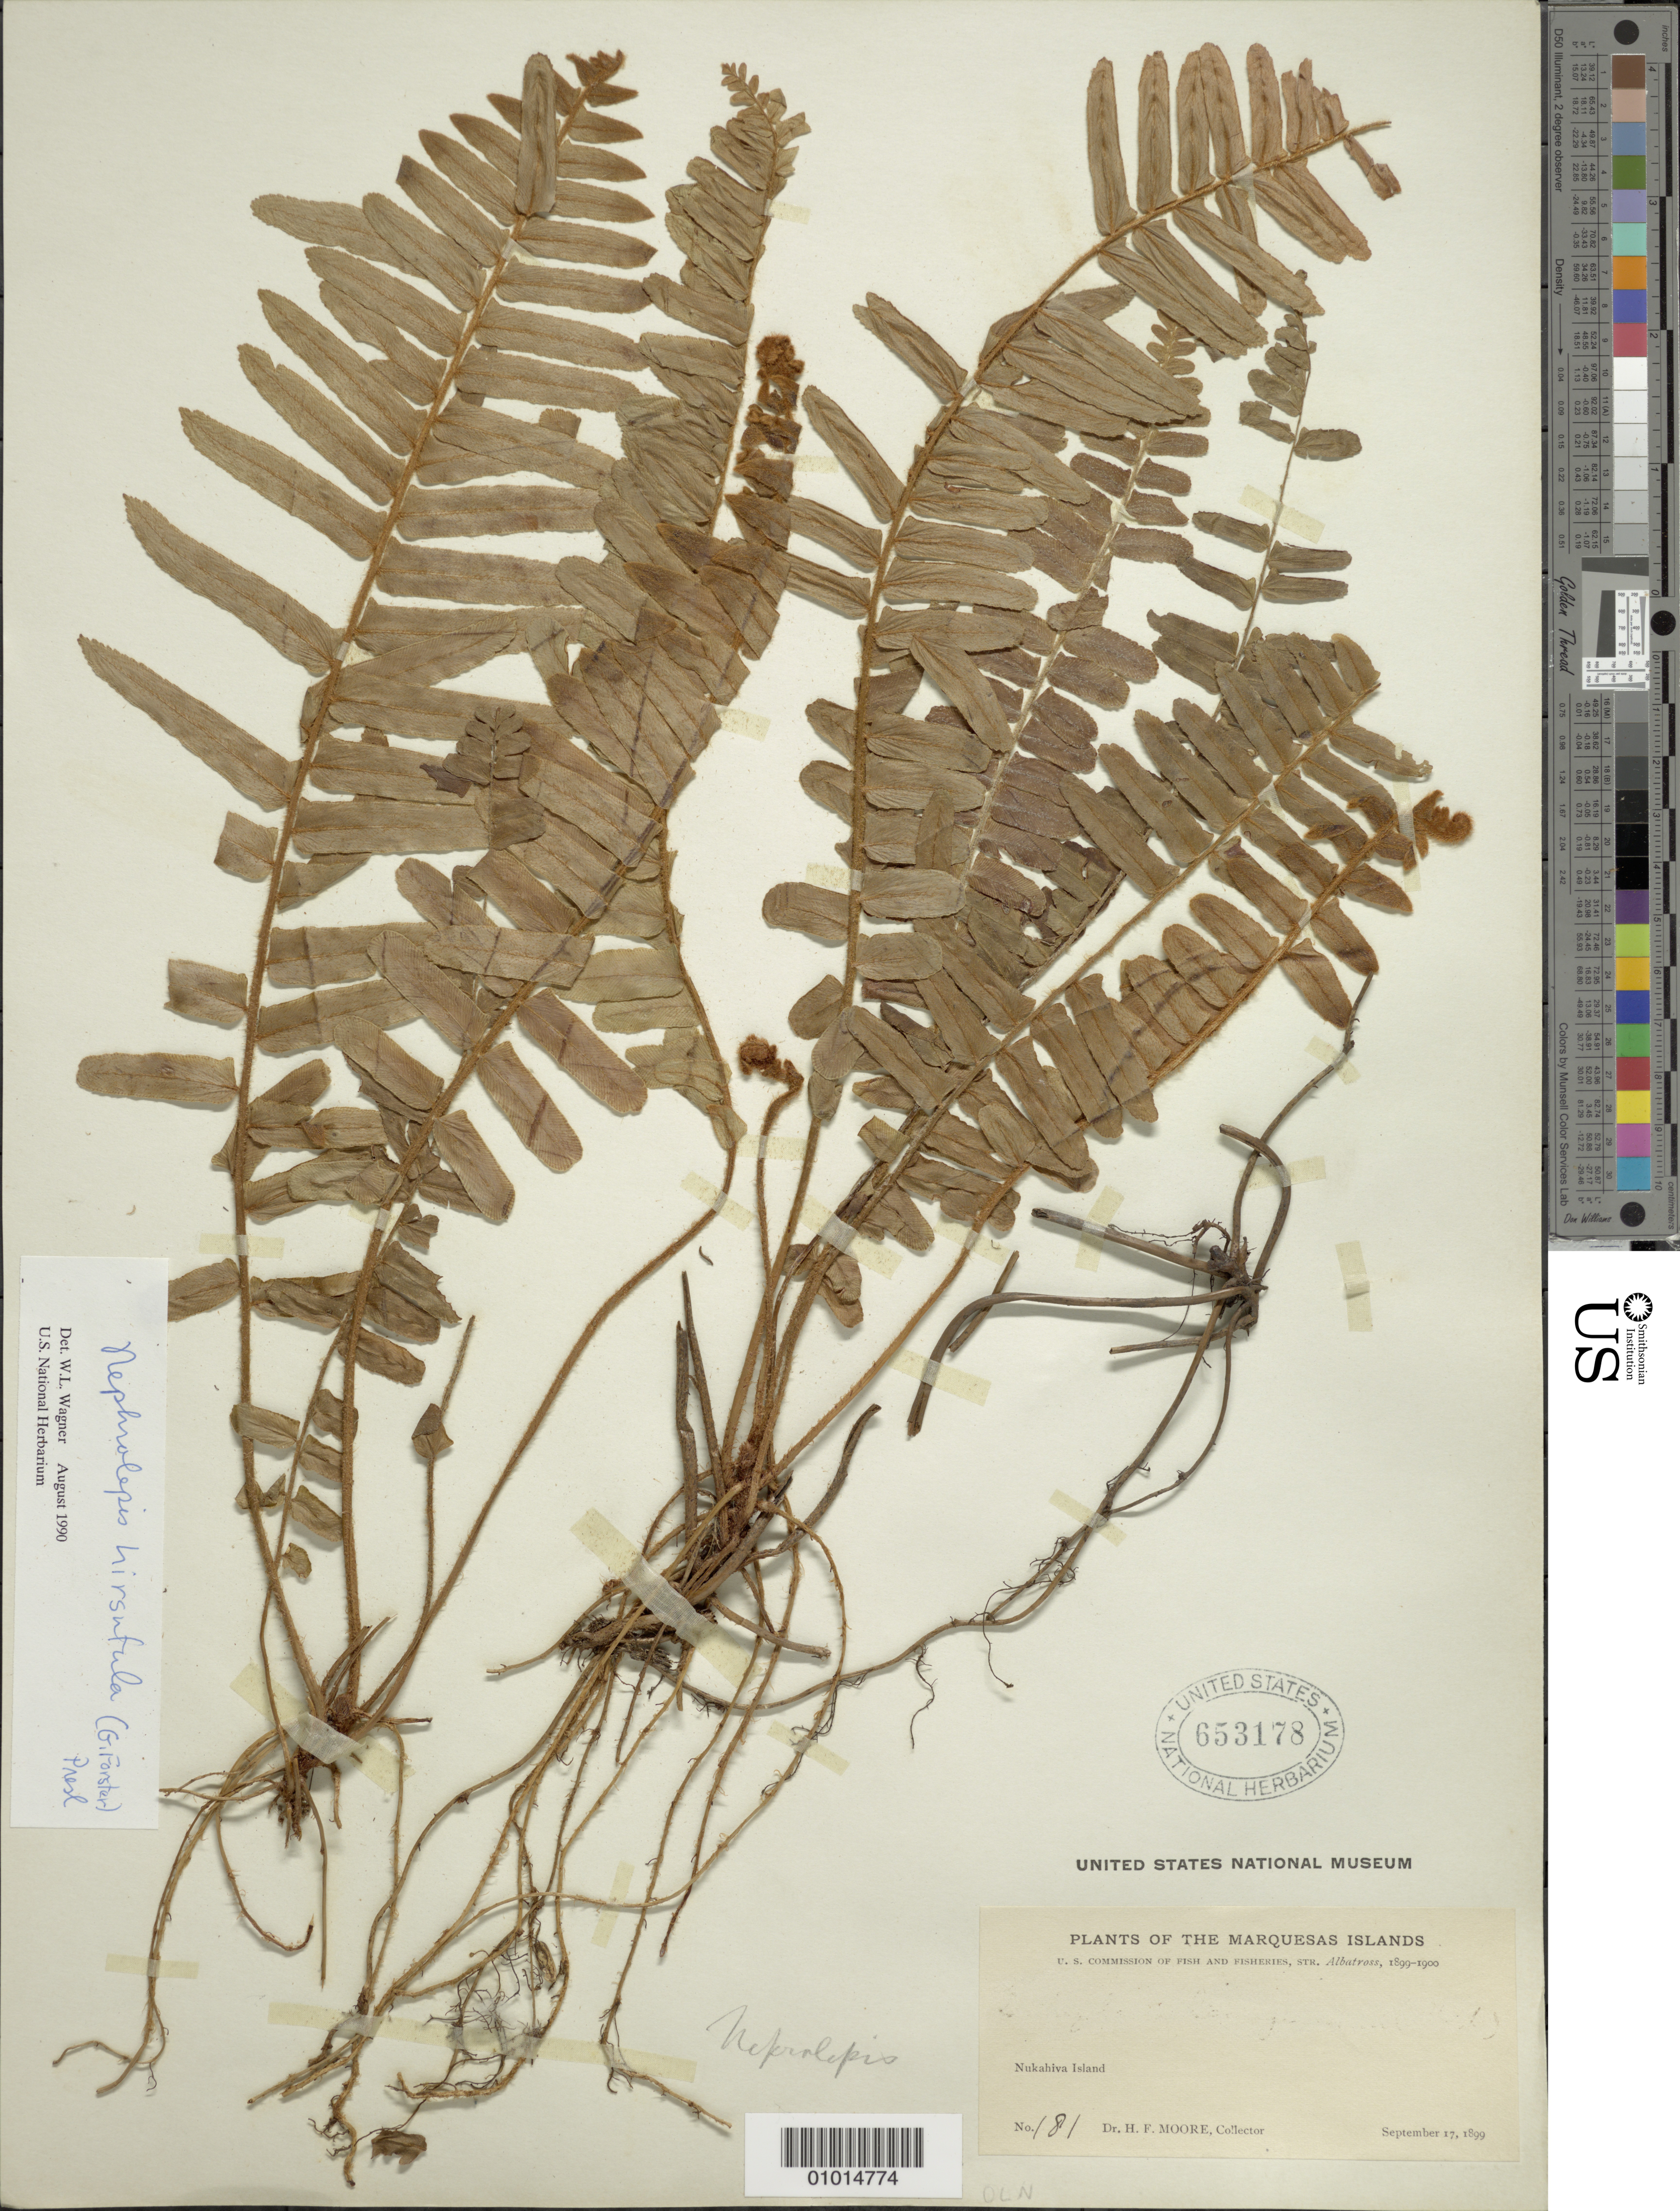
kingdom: Plantae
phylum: Tracheophyta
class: Polypodiopsida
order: Polypodiales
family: Nephrolepidaceae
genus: Nephrolepis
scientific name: Nephrolepis hirsutula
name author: (G. Forst.) C. Presl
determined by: Wagner, W. L., (BOT), Smithsonian Institution - National Museum of Natural History (UNITED STATES)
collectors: H. F. Moore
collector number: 181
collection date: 1899-09-17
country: French Polynesia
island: Nuku Hiva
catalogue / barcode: US 653178